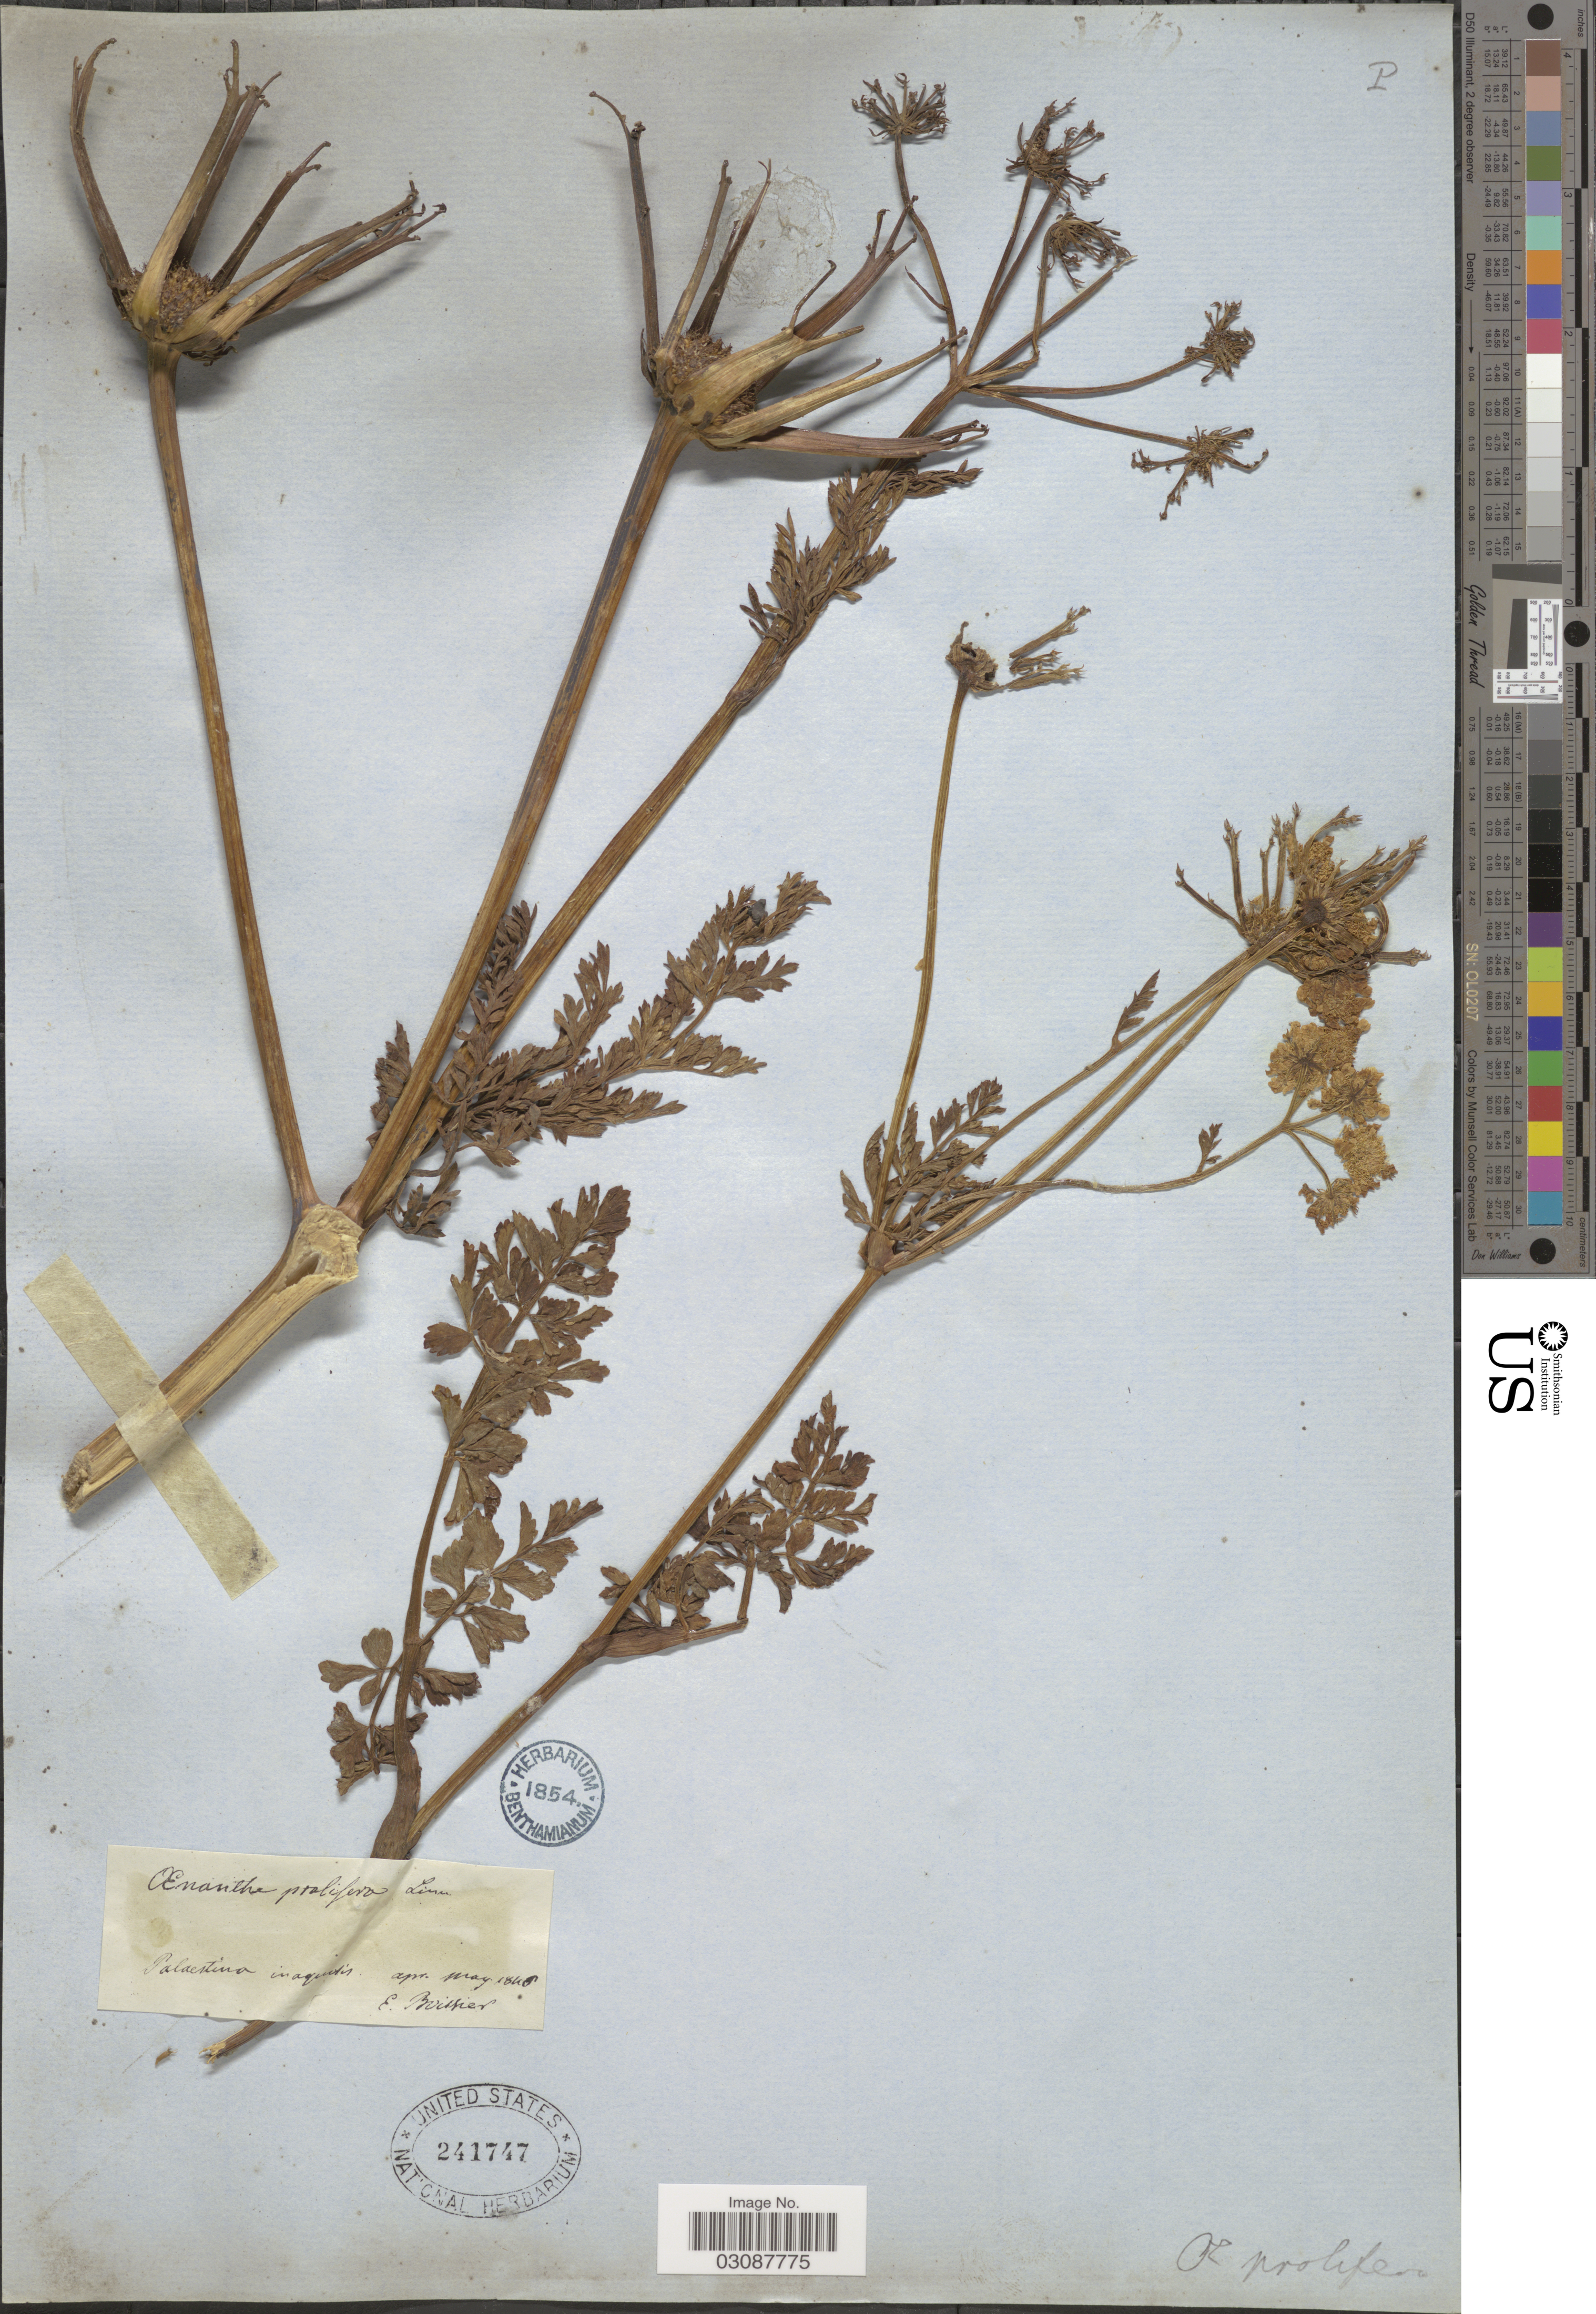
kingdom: Plantae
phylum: Tracheophyta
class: Magnoliopsida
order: Apiales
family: Apiaceae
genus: Oenanthe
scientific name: Oenanthe prolifera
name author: hort. ex Steud.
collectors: P. Boissier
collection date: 1848-04/1848-05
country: Israel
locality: Palaestina in aquitis.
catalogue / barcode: US 241747